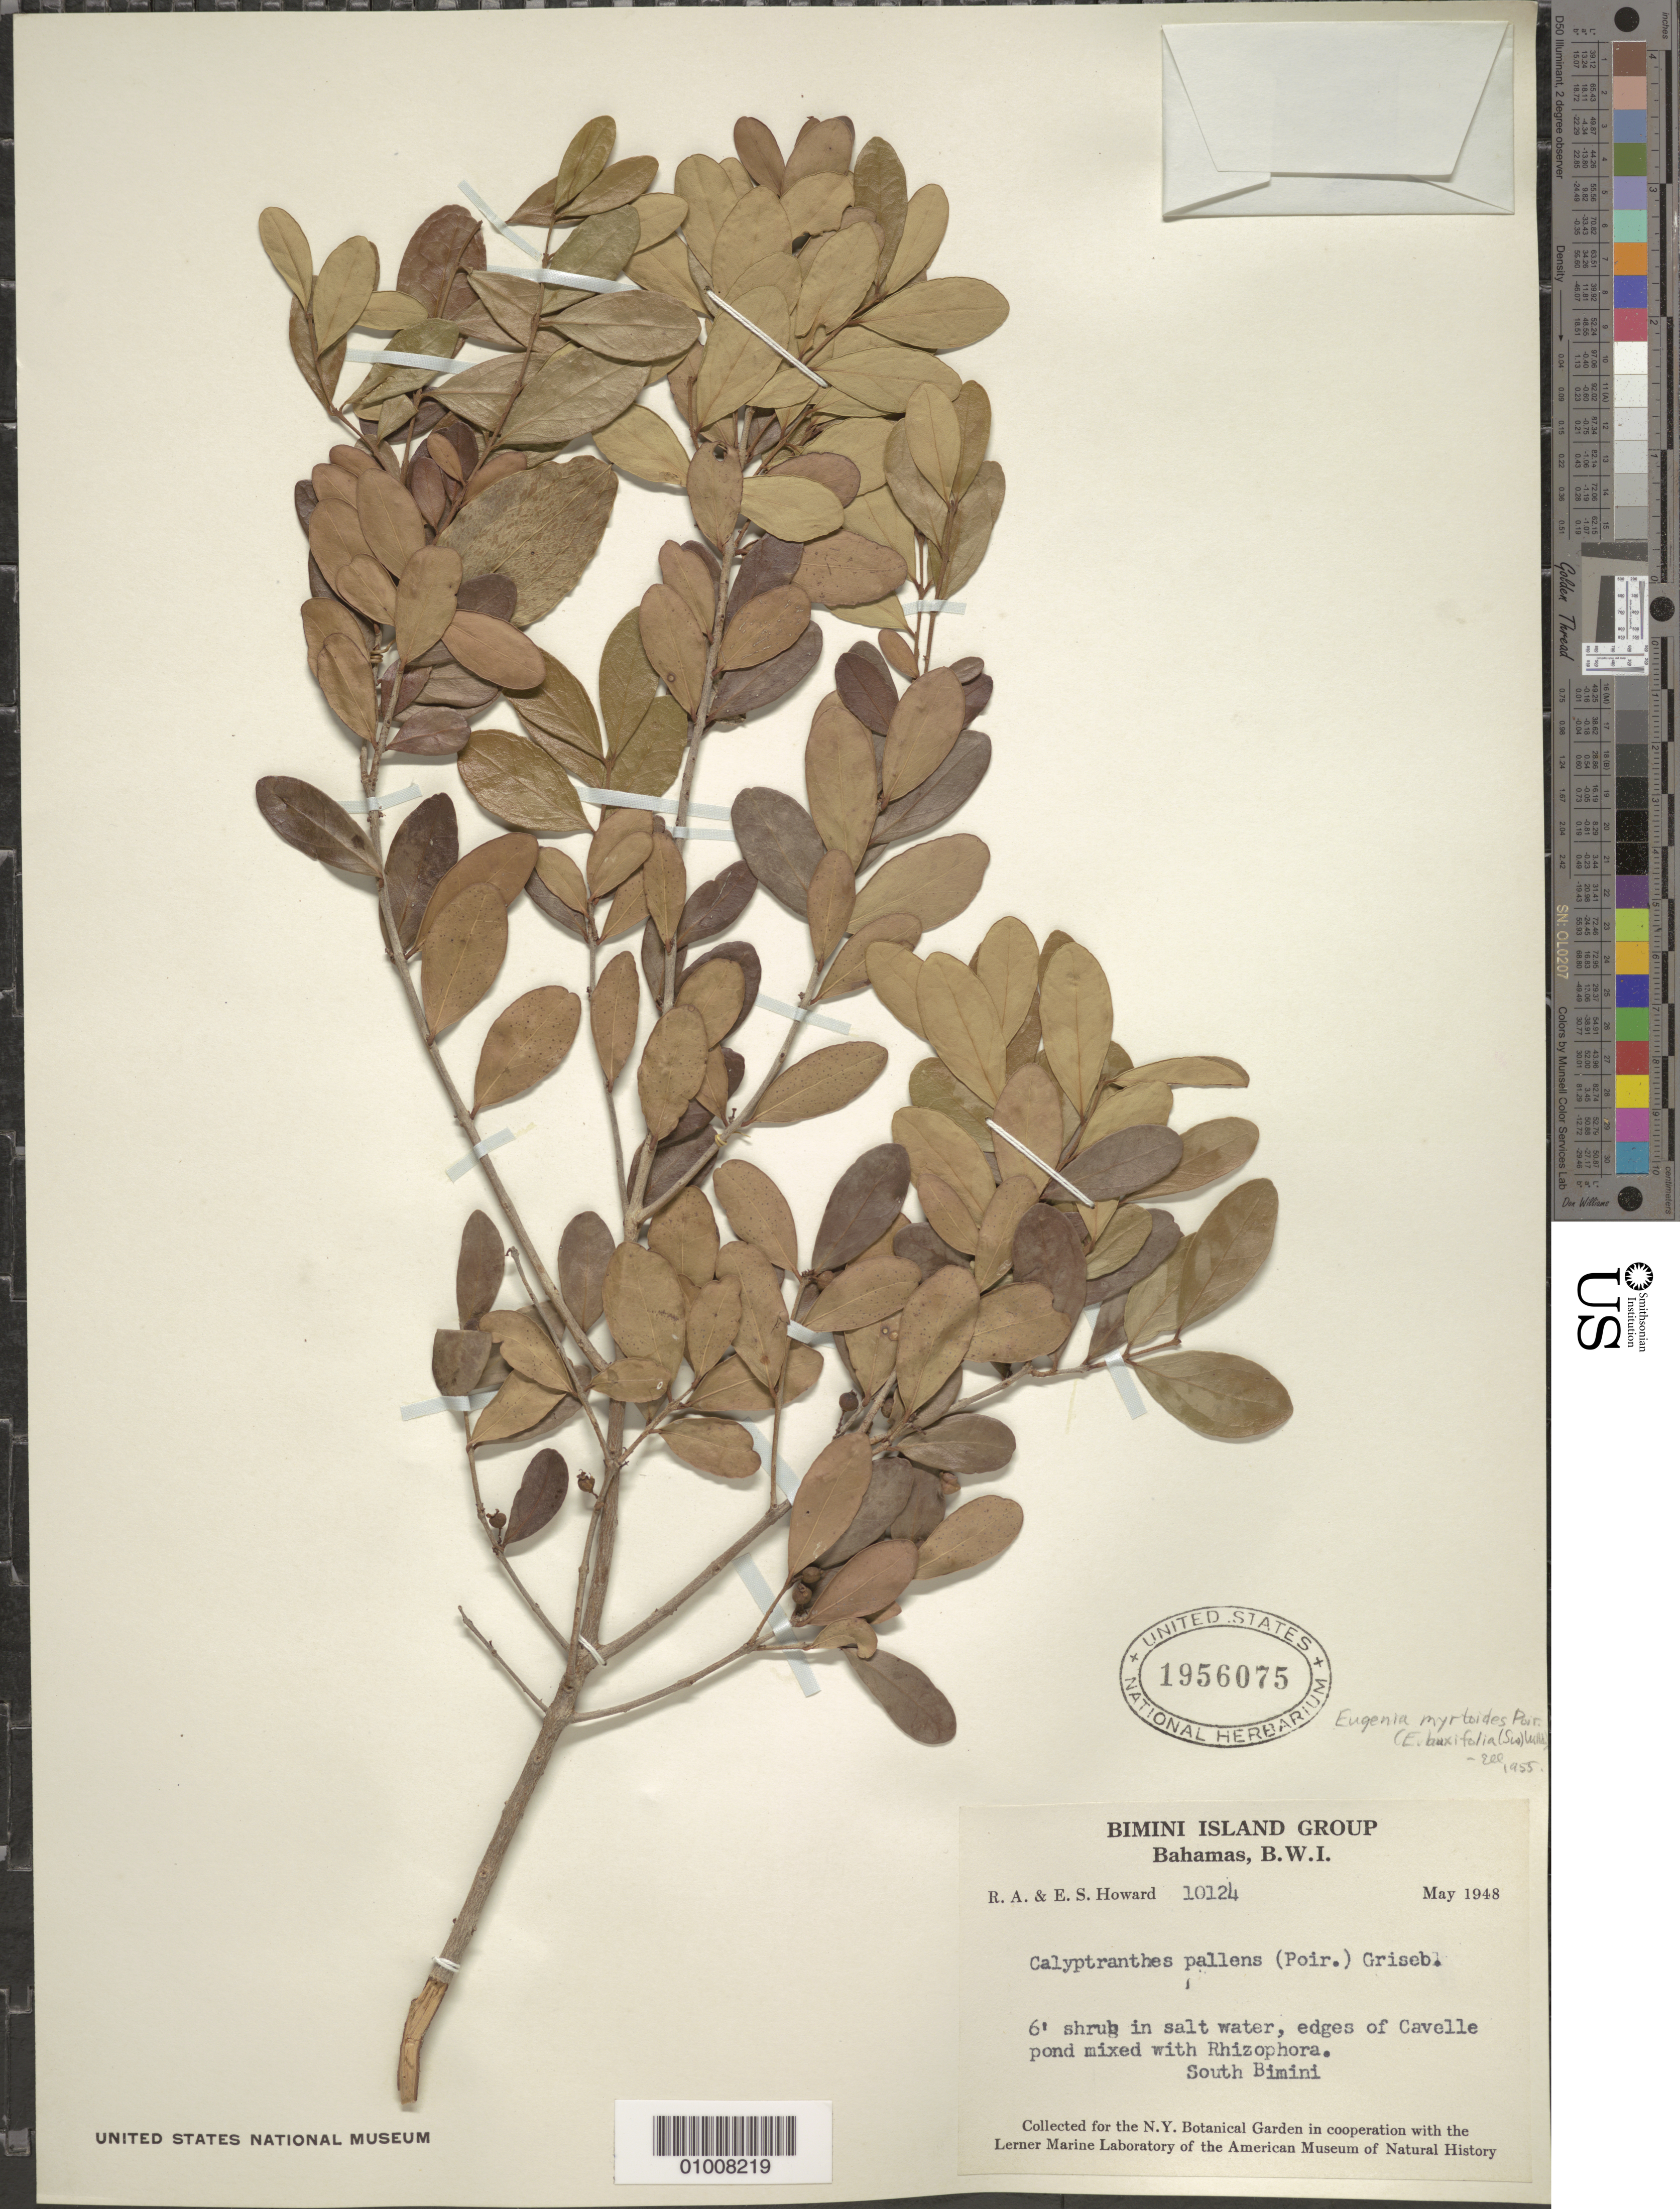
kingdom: Plantae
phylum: Tracheophyta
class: Magnoliopsida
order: Myrtales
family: Myrtaceae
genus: Eugenia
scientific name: Eugenia foetida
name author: Pers.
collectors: R. A. Howard & E. S. Howard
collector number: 10124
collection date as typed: May 1948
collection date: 1948-05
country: Bahamas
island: South Bimini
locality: Cavelle Pond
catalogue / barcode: US 1956075